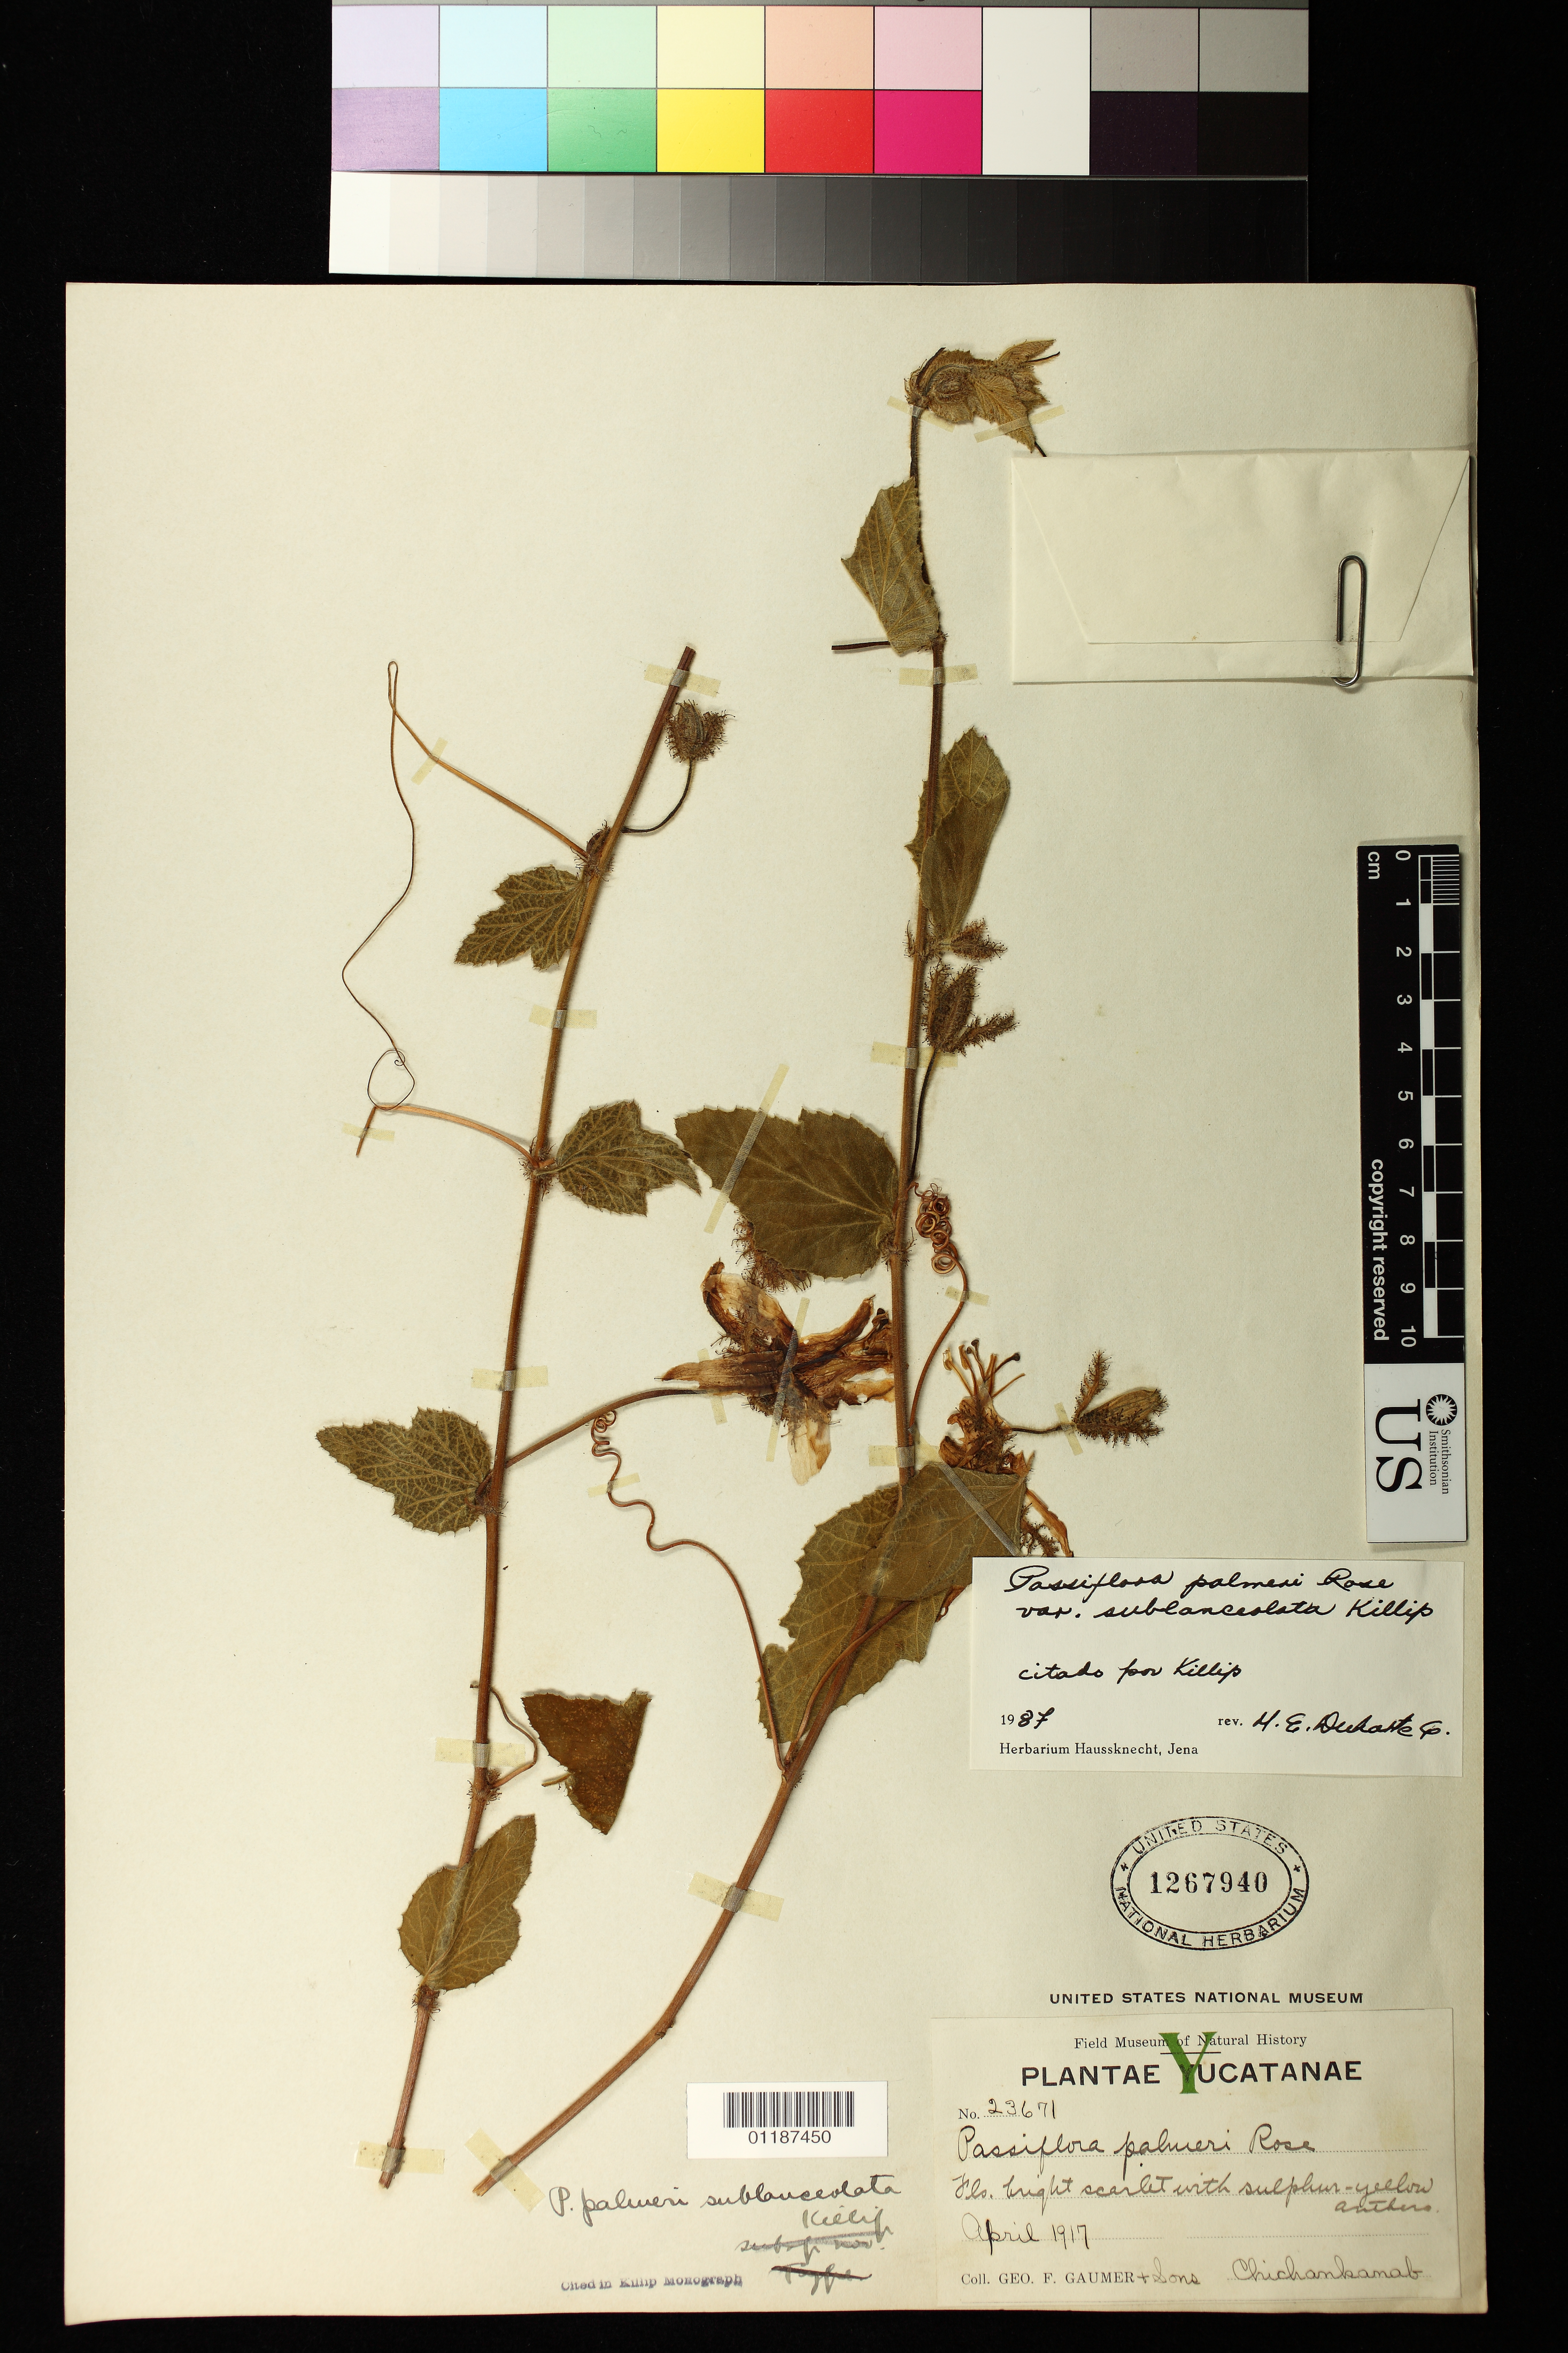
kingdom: Plantae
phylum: Tracheophyta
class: Magnoliopsida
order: Malpighiales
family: Passifloraceae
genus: Passiflora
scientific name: Passiflora sublanceolata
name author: (Killip) J.M. MacDougal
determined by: Svoboda, Harlan T., (NA), US Department of Agriculture (UNITED STATES)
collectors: G. F. Gaumer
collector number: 23671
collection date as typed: Apr 1917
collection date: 1917-04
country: Mexico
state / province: Yucatán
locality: Chichankanab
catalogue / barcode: US 1267940